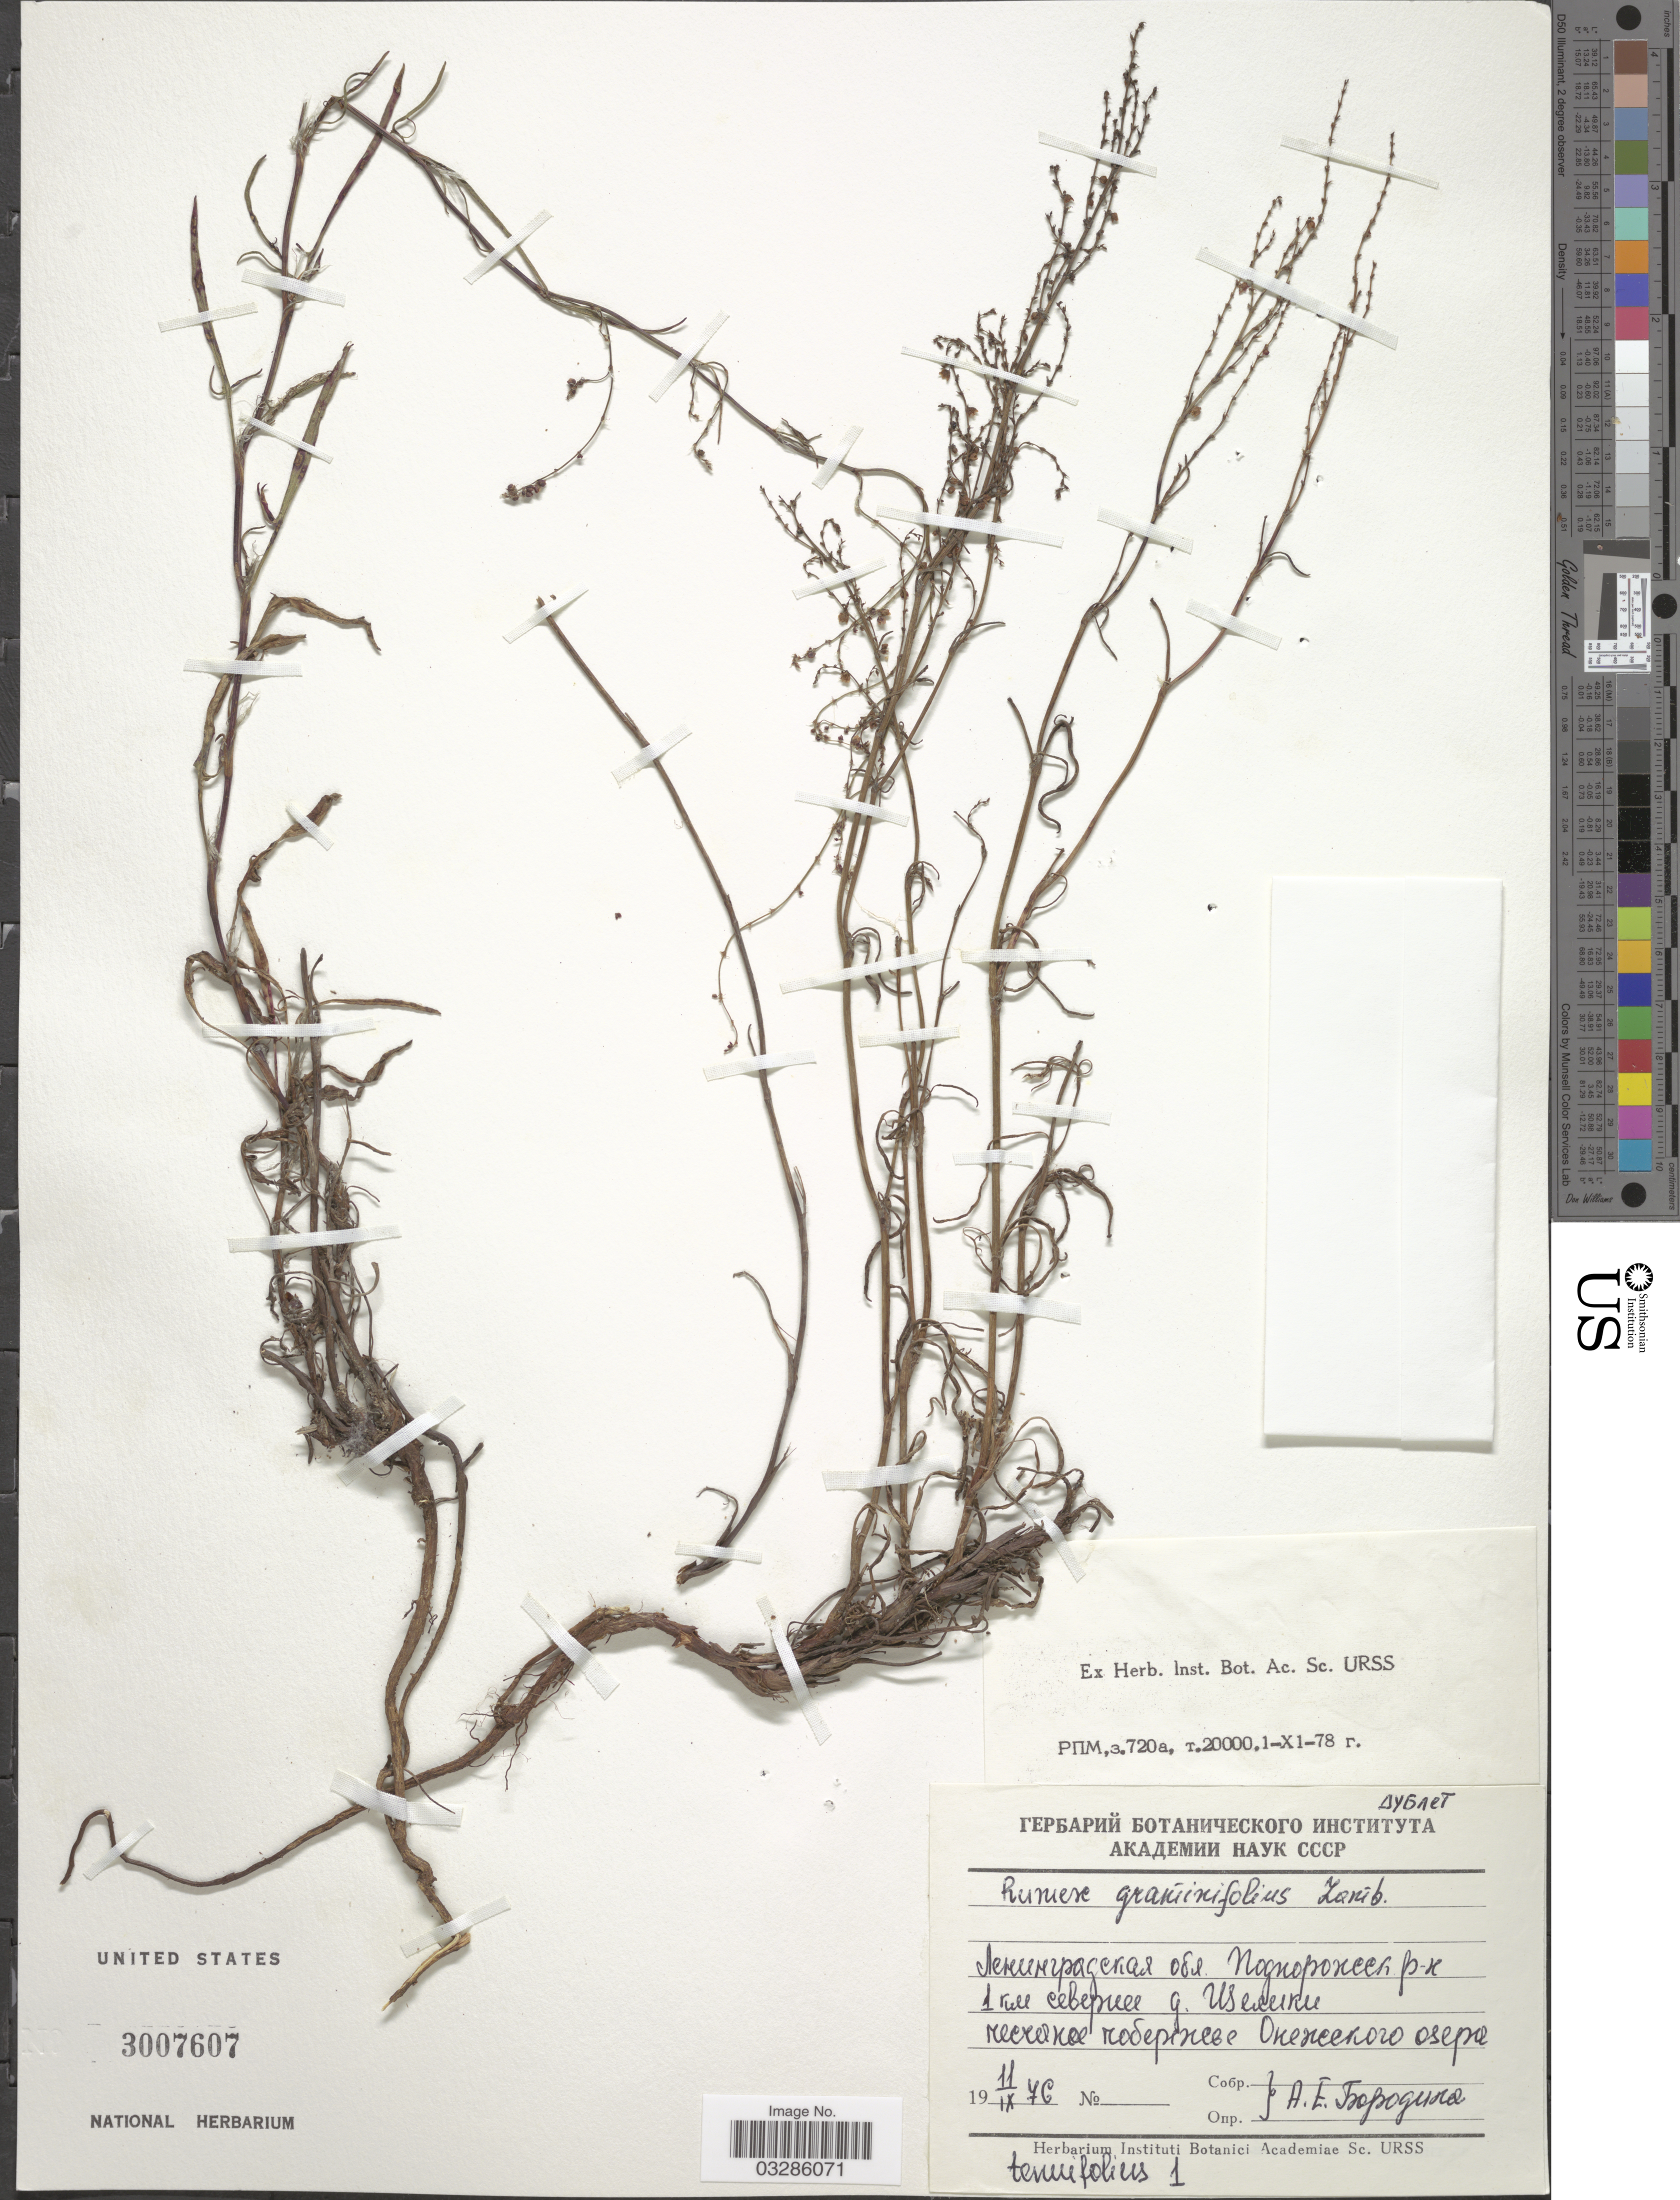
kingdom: Plantae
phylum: Tracheophyta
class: Magnoliopsida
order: Caryophyllales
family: Polygonaceae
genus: Rumex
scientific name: Rumex graminifolius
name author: Rudolph ex Lamb.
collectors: A. Borodina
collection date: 1976-09-11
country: Russian Federation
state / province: Leningrad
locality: Podporozhskiy, Shore of Lake Onega, 1 km N from Village Scheliki.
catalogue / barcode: US 3007607